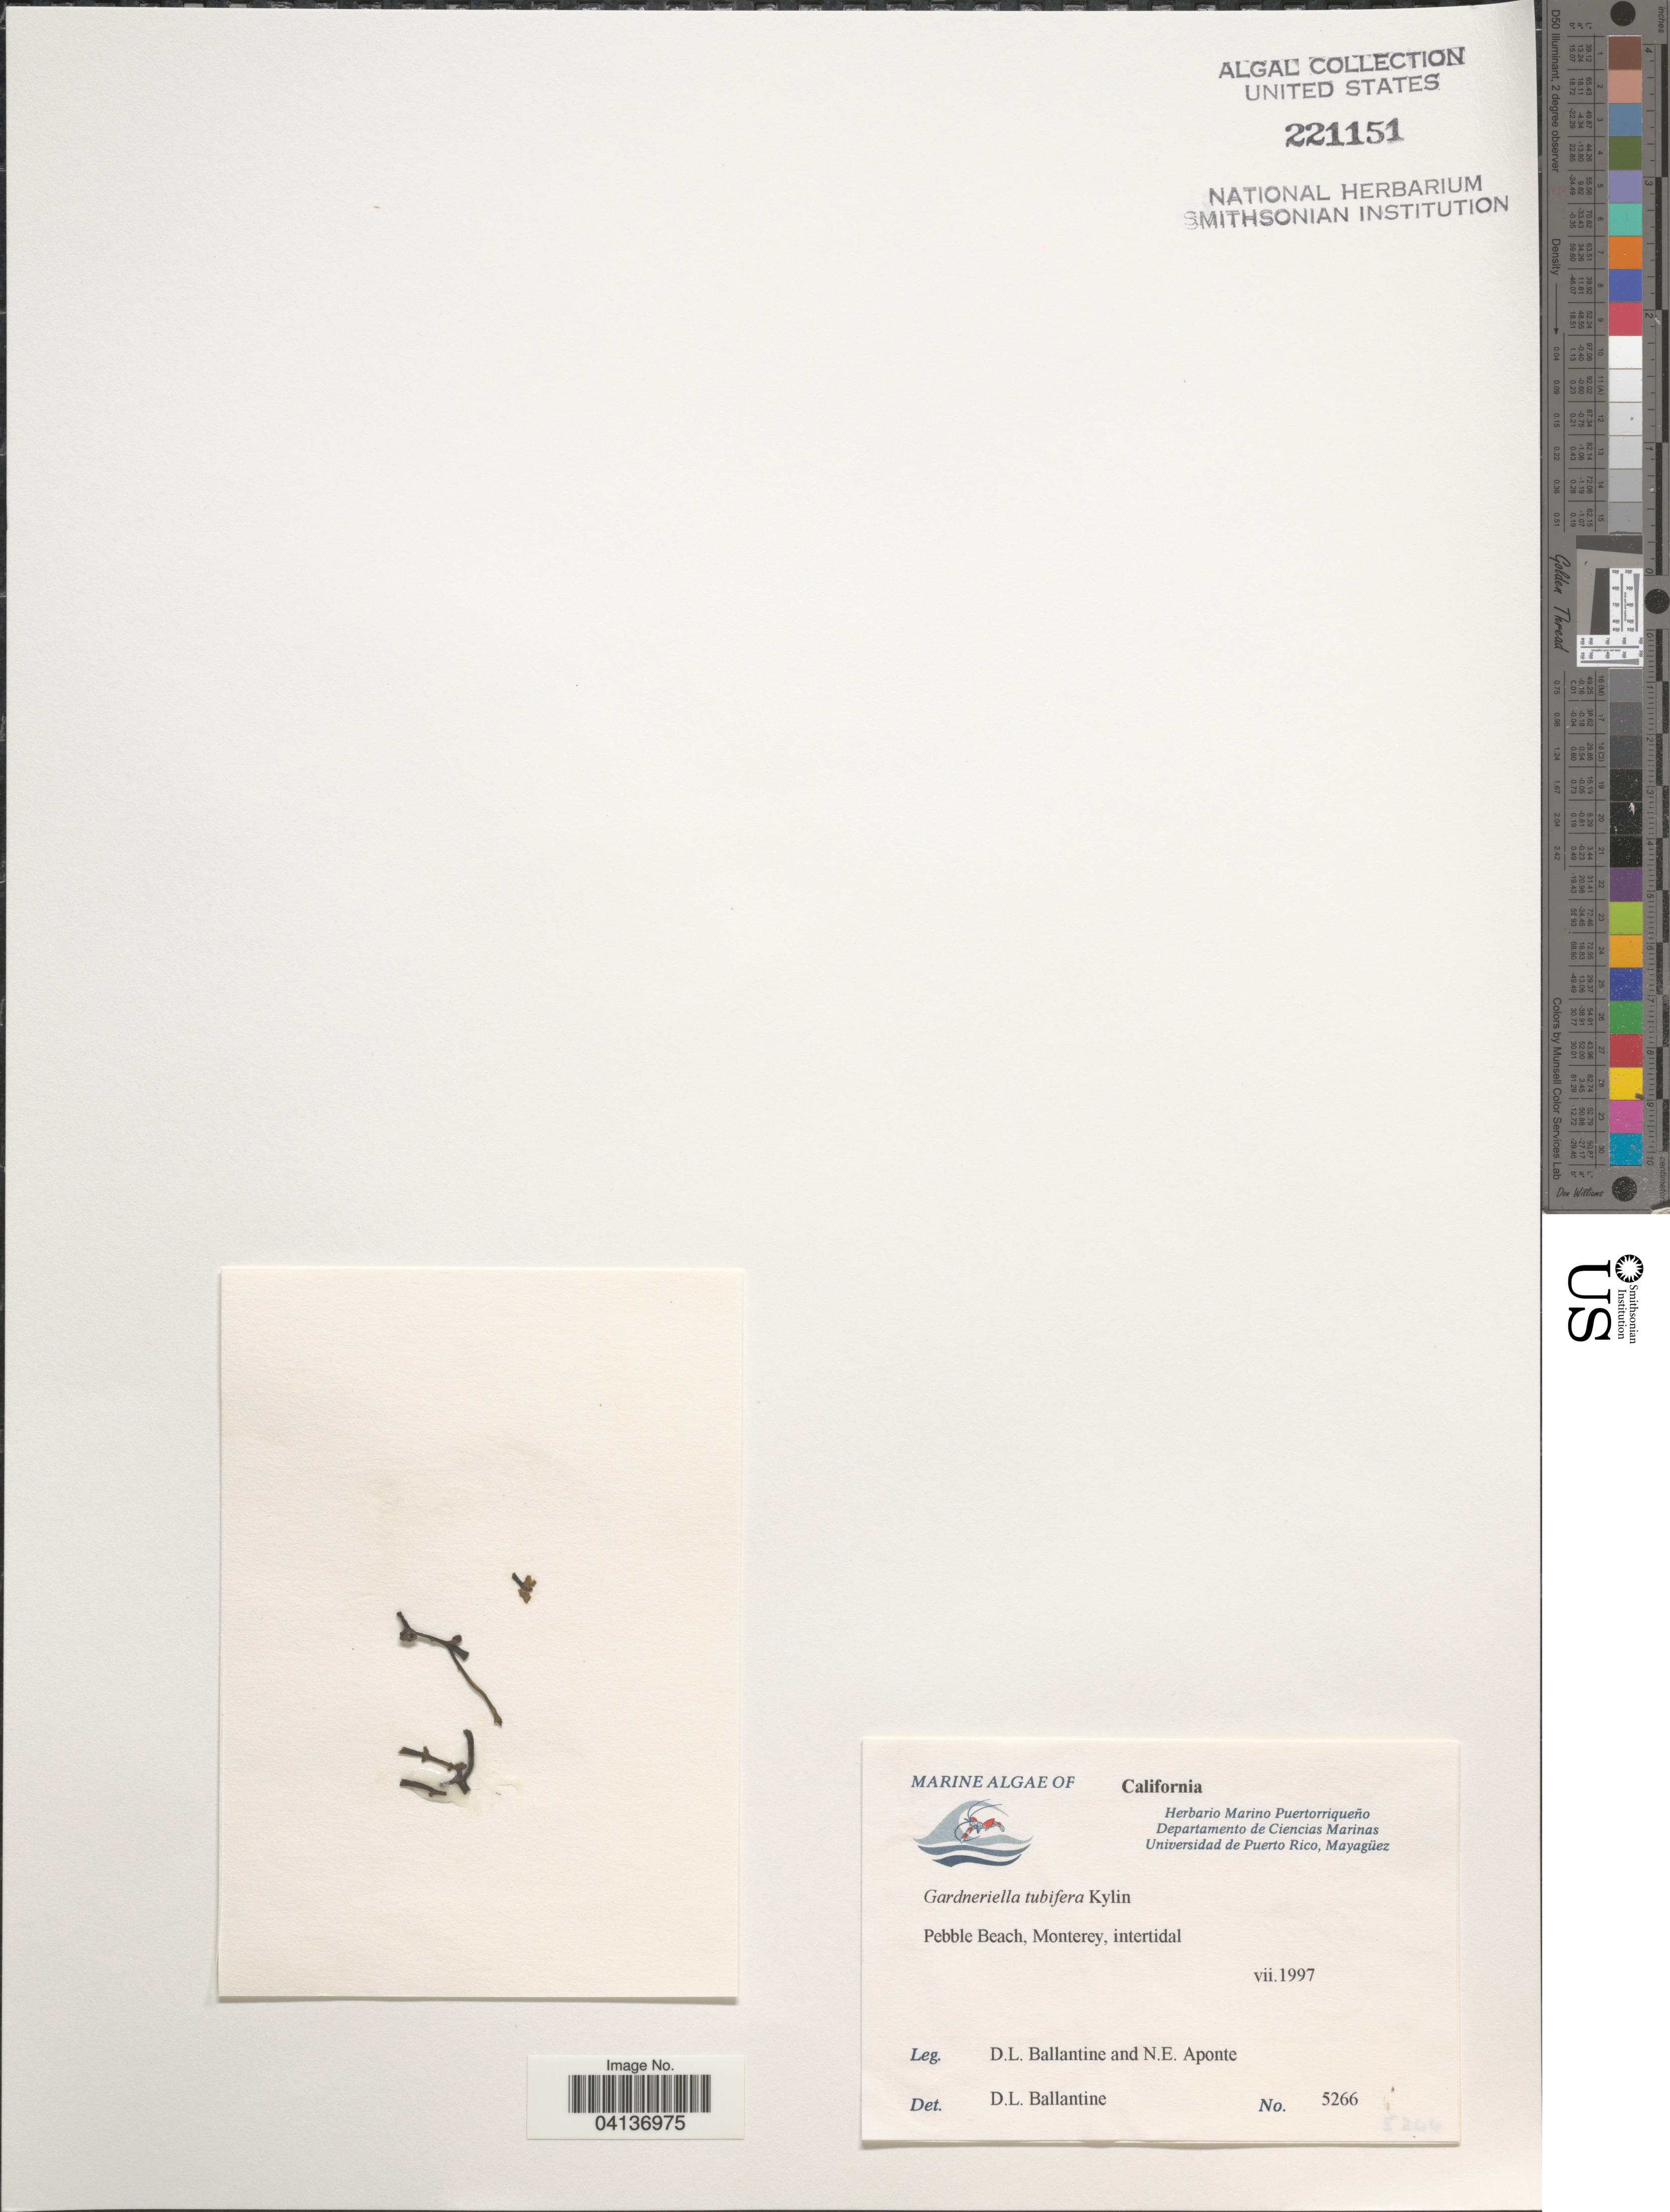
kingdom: Plantae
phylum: Rhodophyta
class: Florideophyceae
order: Gigartinales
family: Solieriaceae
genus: Gardneriella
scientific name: Gardneriella tuberifera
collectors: D.L. Ballantine & N. E. Aponte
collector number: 5266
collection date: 1997-07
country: United States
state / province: California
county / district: Monterey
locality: Pebble Beach, Monterey, intertidal.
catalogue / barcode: US 221151